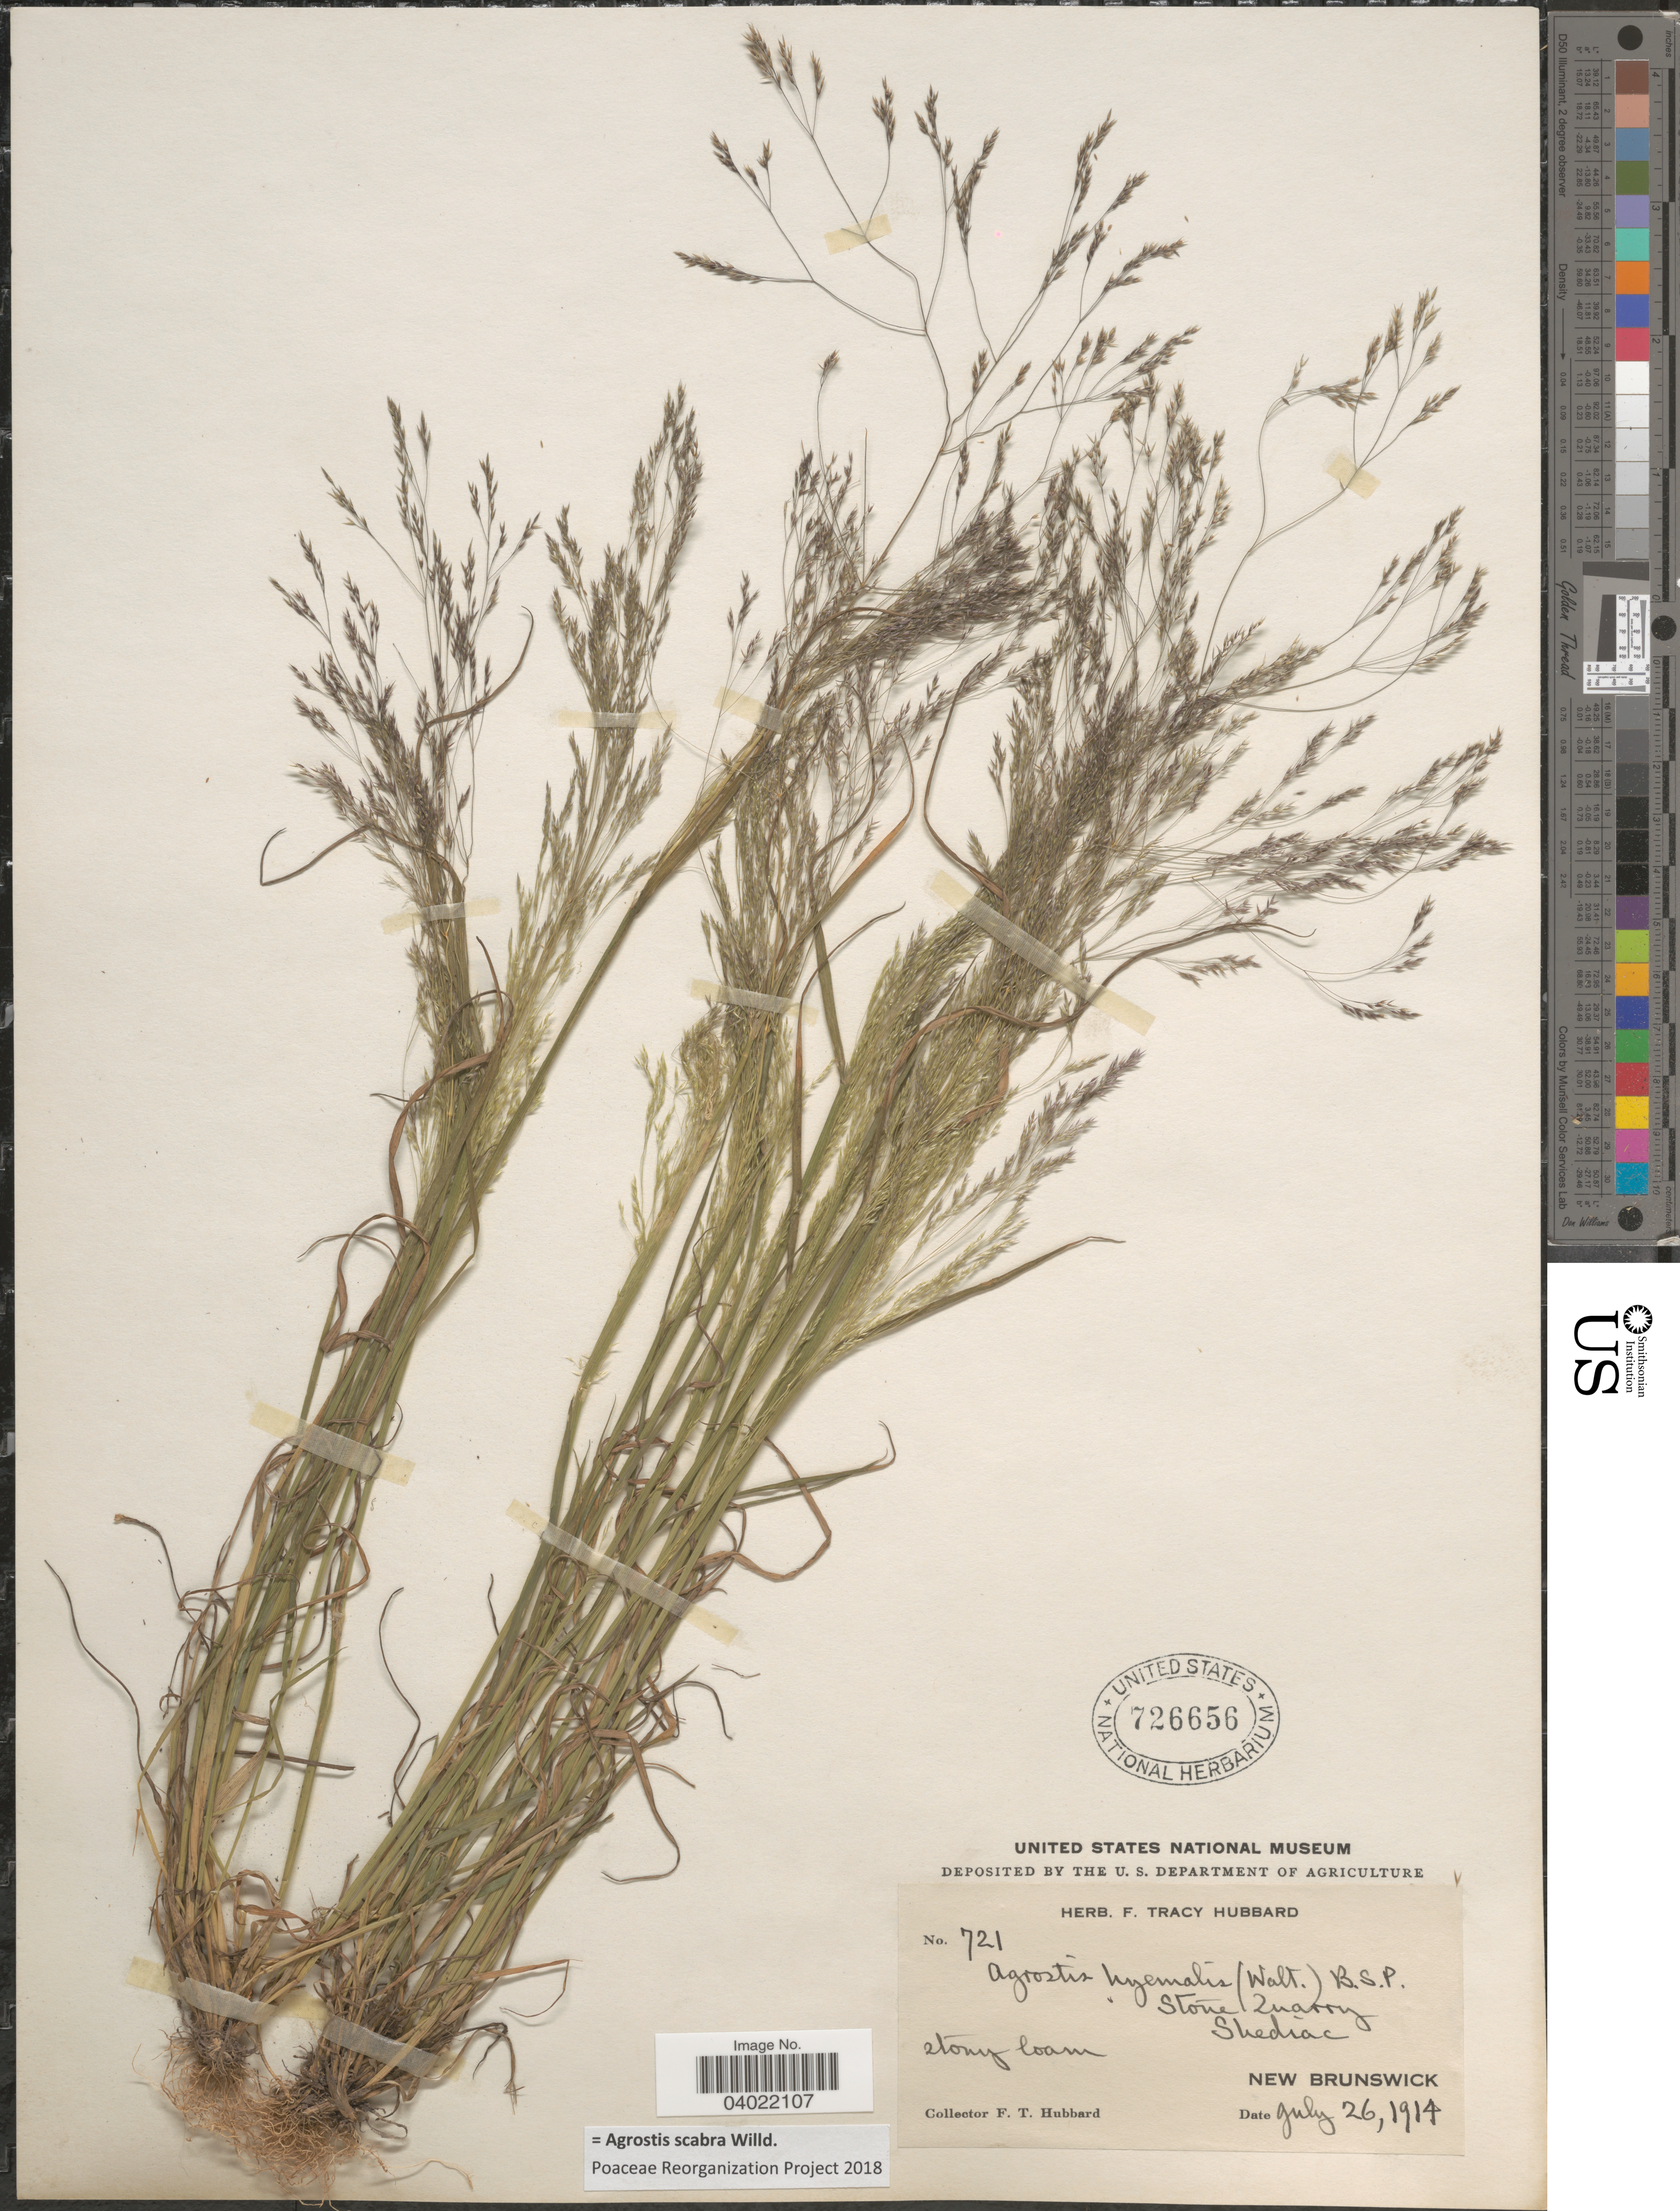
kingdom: Plantae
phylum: Tracheophyta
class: Liliopsida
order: Poales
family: Poaceae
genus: Agrostis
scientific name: Agrostis scabra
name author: Willd.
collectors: F. T. Hubbard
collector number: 721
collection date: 1914-07-26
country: Canada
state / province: New Brunswick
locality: Stone Quarry. Shediac.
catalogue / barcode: US 726656